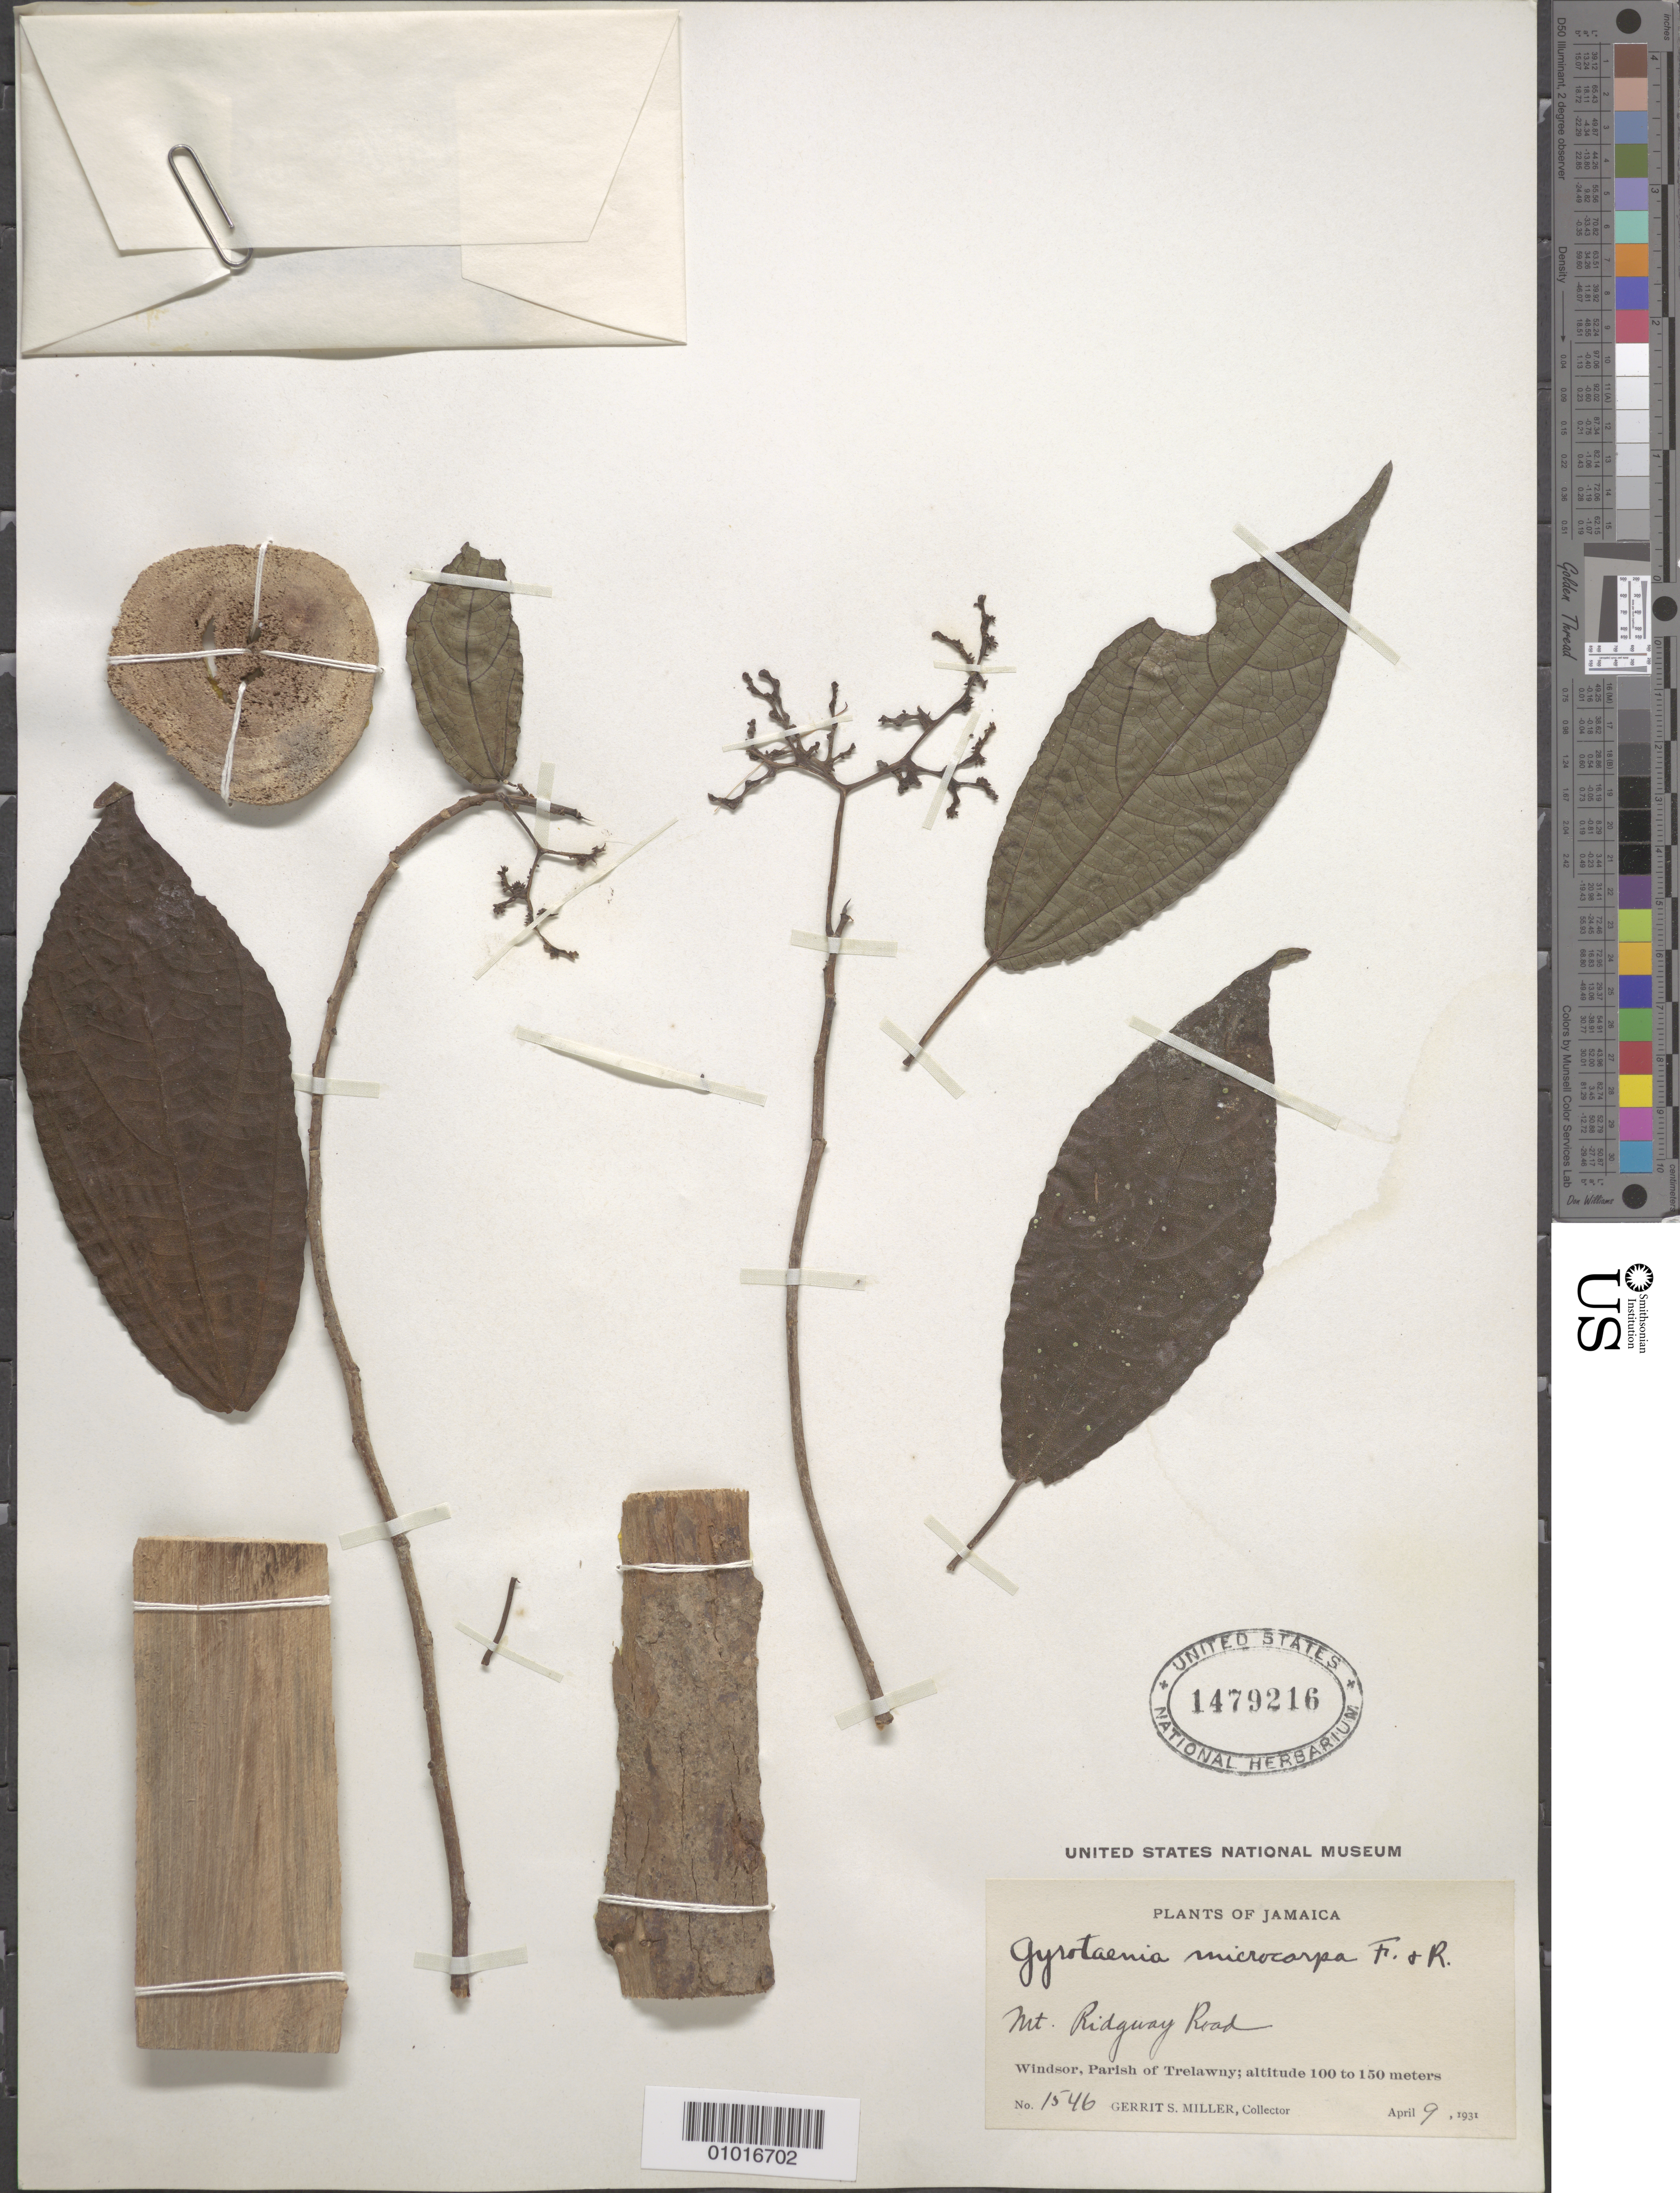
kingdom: Plantae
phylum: Tracheophyta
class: Magnoliopsida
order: Rosales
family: Urticaceae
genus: Gyrotaenia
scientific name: Gyrotaenia microcarpa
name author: (Wedd.) Fawc. & Rendle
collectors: G. S. Miller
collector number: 1546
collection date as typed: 09 Apr 1931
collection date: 1931-04-09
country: Jamaica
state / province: Trelawny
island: Jamaica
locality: Mt. Ridgway Road, Windsor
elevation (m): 100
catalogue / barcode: US 1479216